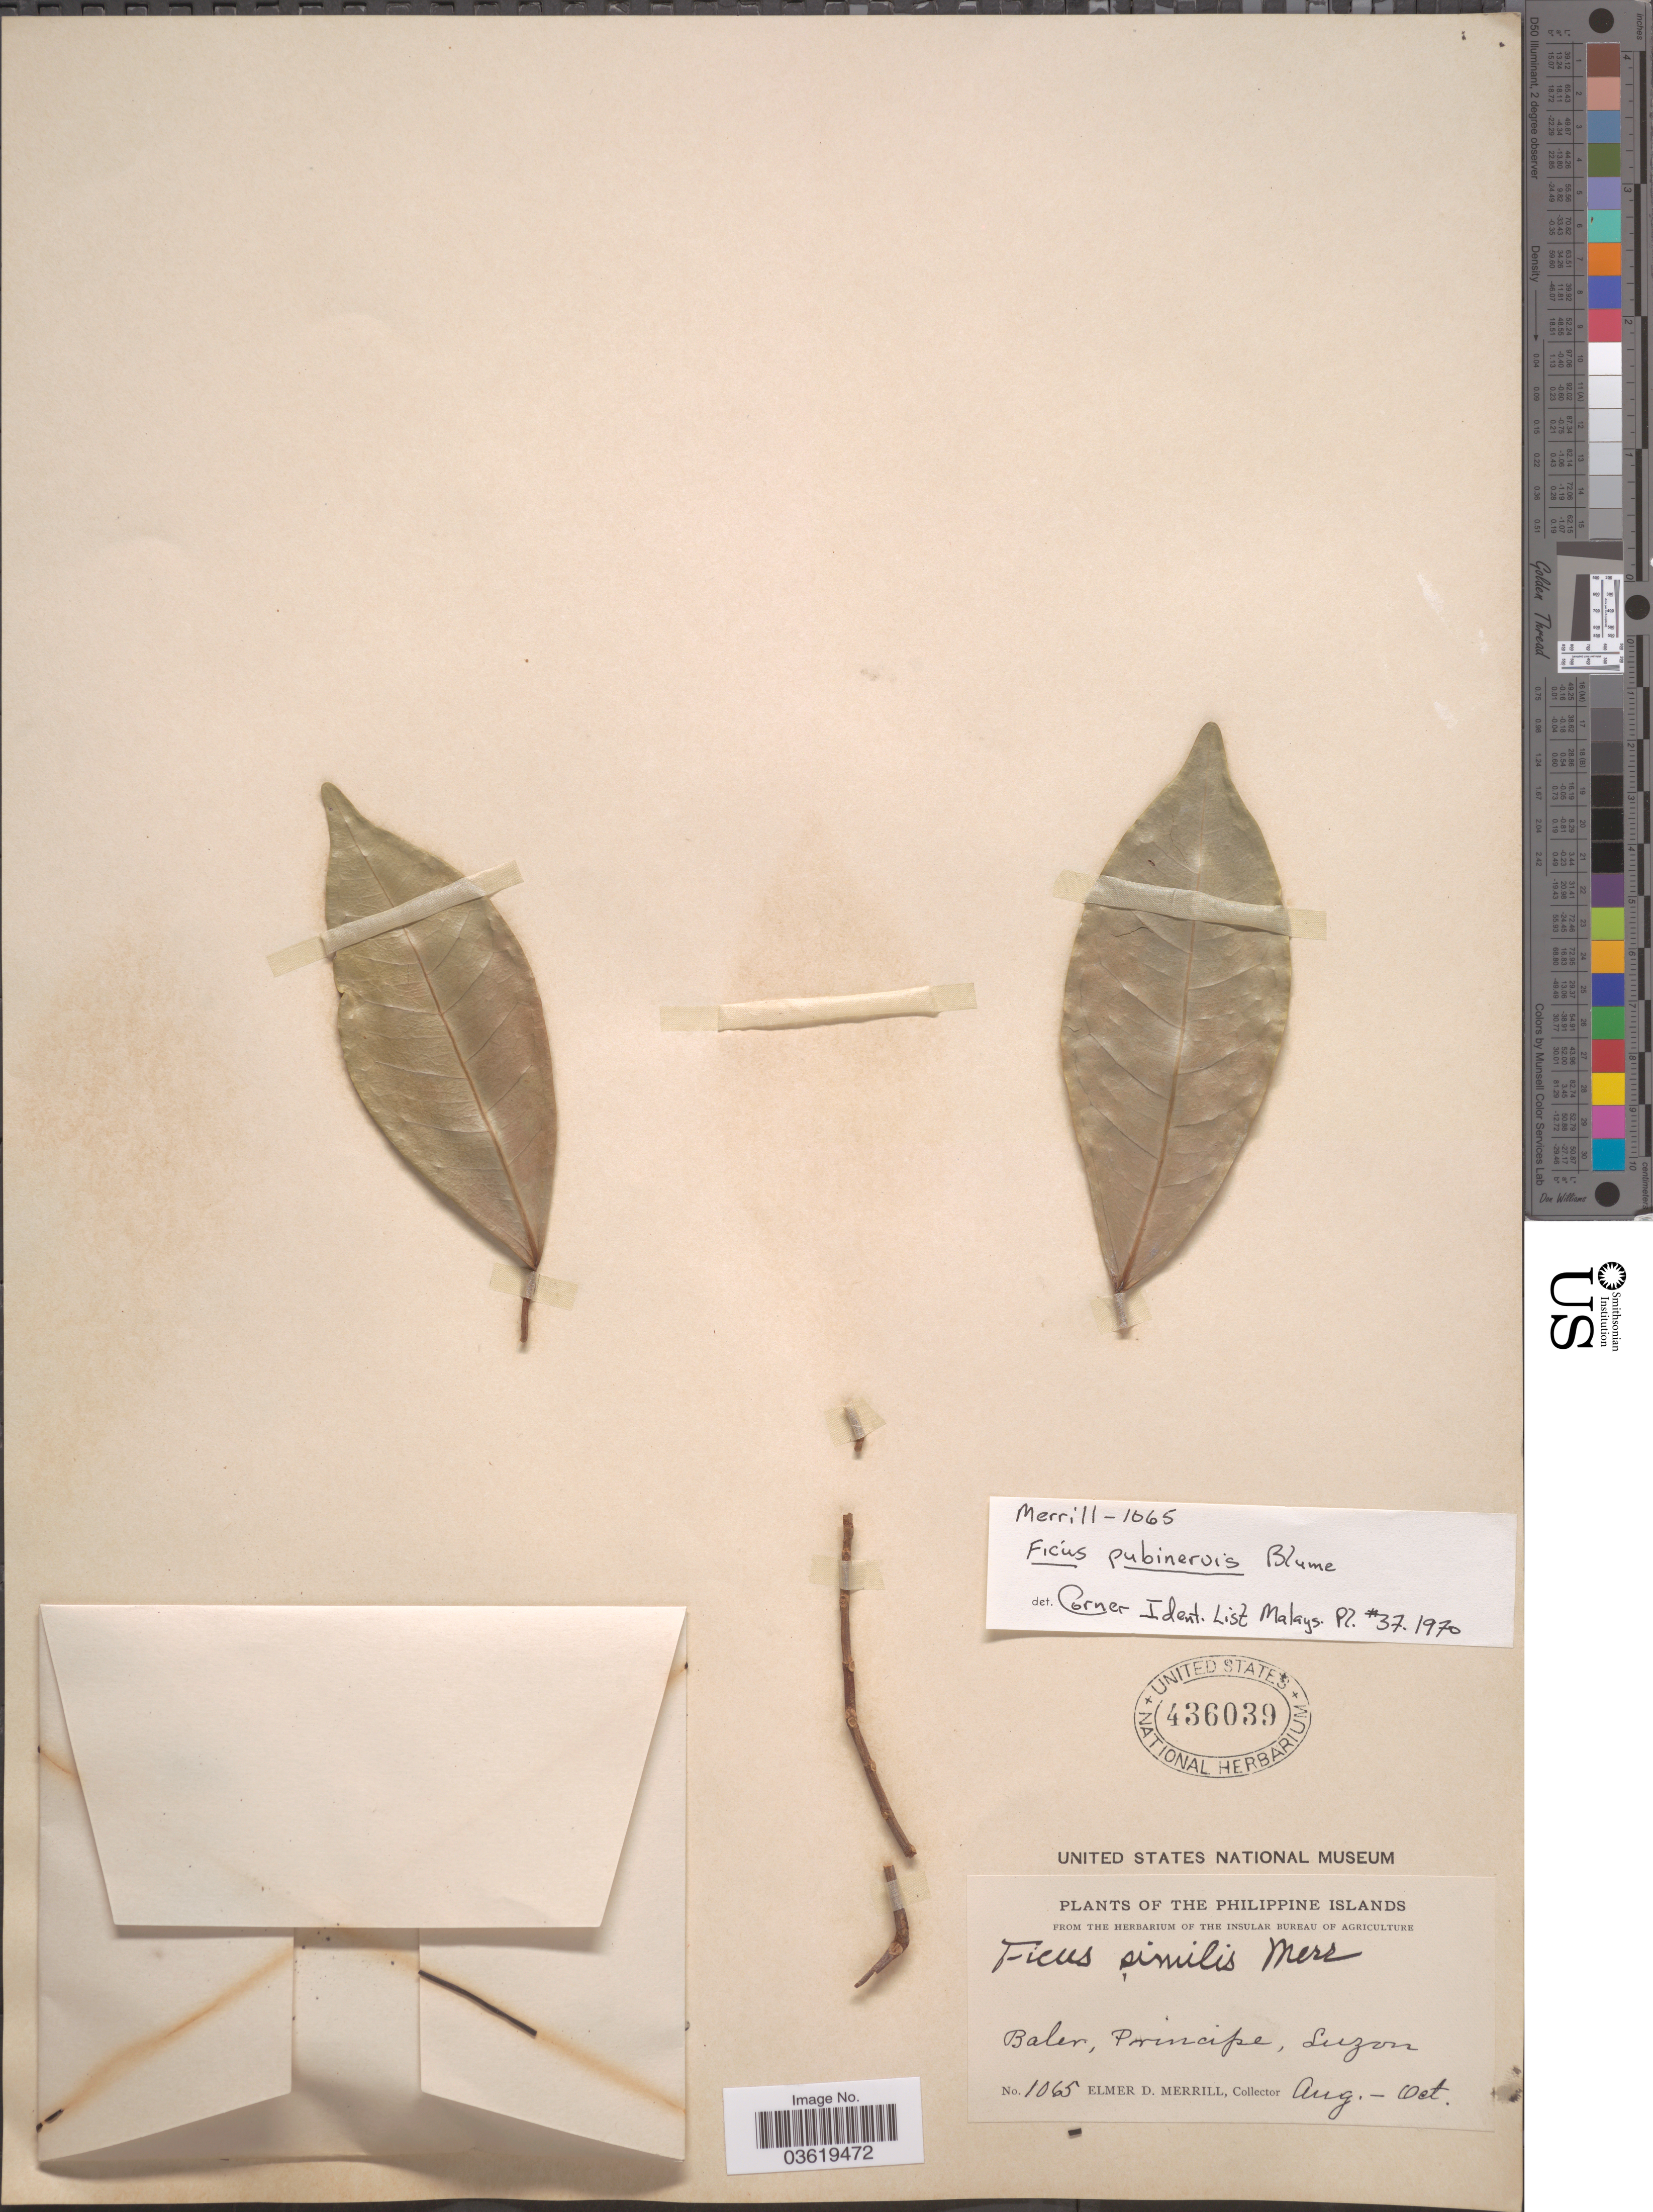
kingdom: Plantae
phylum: Tracheophyta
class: Magnoliopsida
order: Rosales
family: Moraceae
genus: Ficus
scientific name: Ficus pubinervis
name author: Blume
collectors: E. D. Merrill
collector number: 1065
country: Philippines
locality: Baler, Principe, Luzon.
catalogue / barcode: US 436039